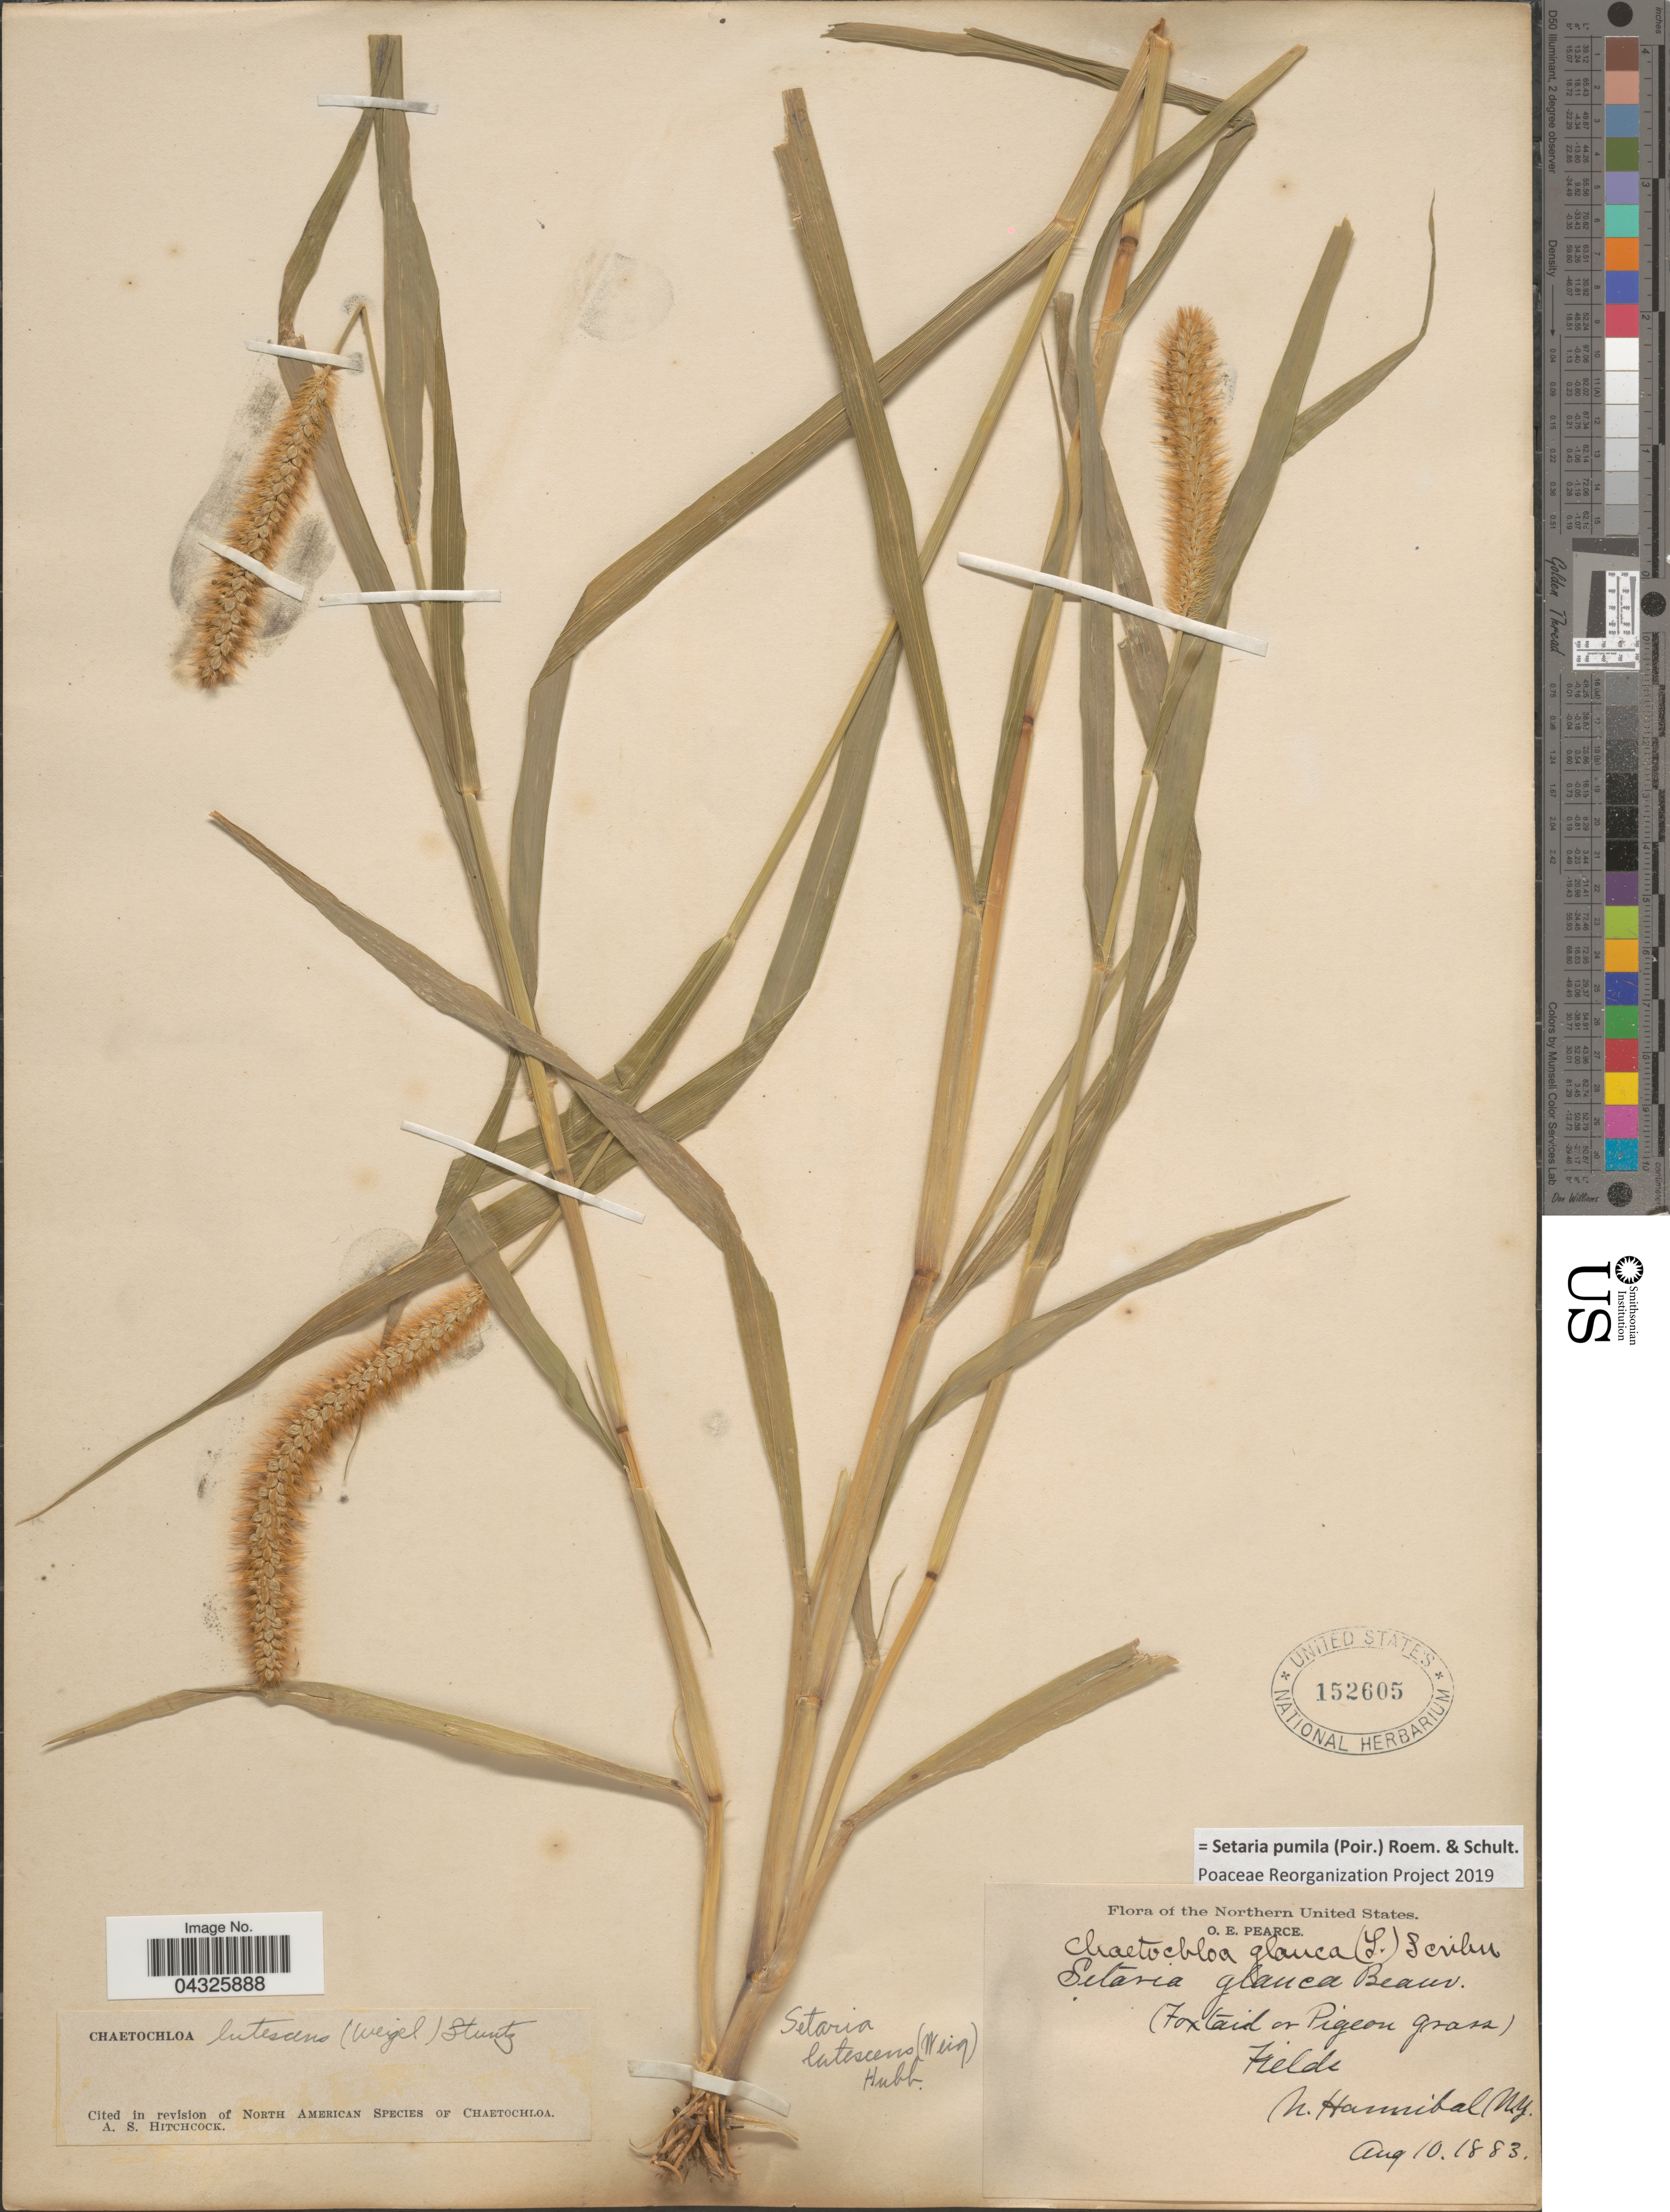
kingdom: Plantae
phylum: Tracheophyta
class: Liliopsida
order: Poales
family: Poaceae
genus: Setaria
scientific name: Setaria pumila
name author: (Poir.) Roem. & Schult.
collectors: O. E. Pearce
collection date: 1883-08-10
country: United States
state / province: New York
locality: N. Hannibal.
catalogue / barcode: US 152605